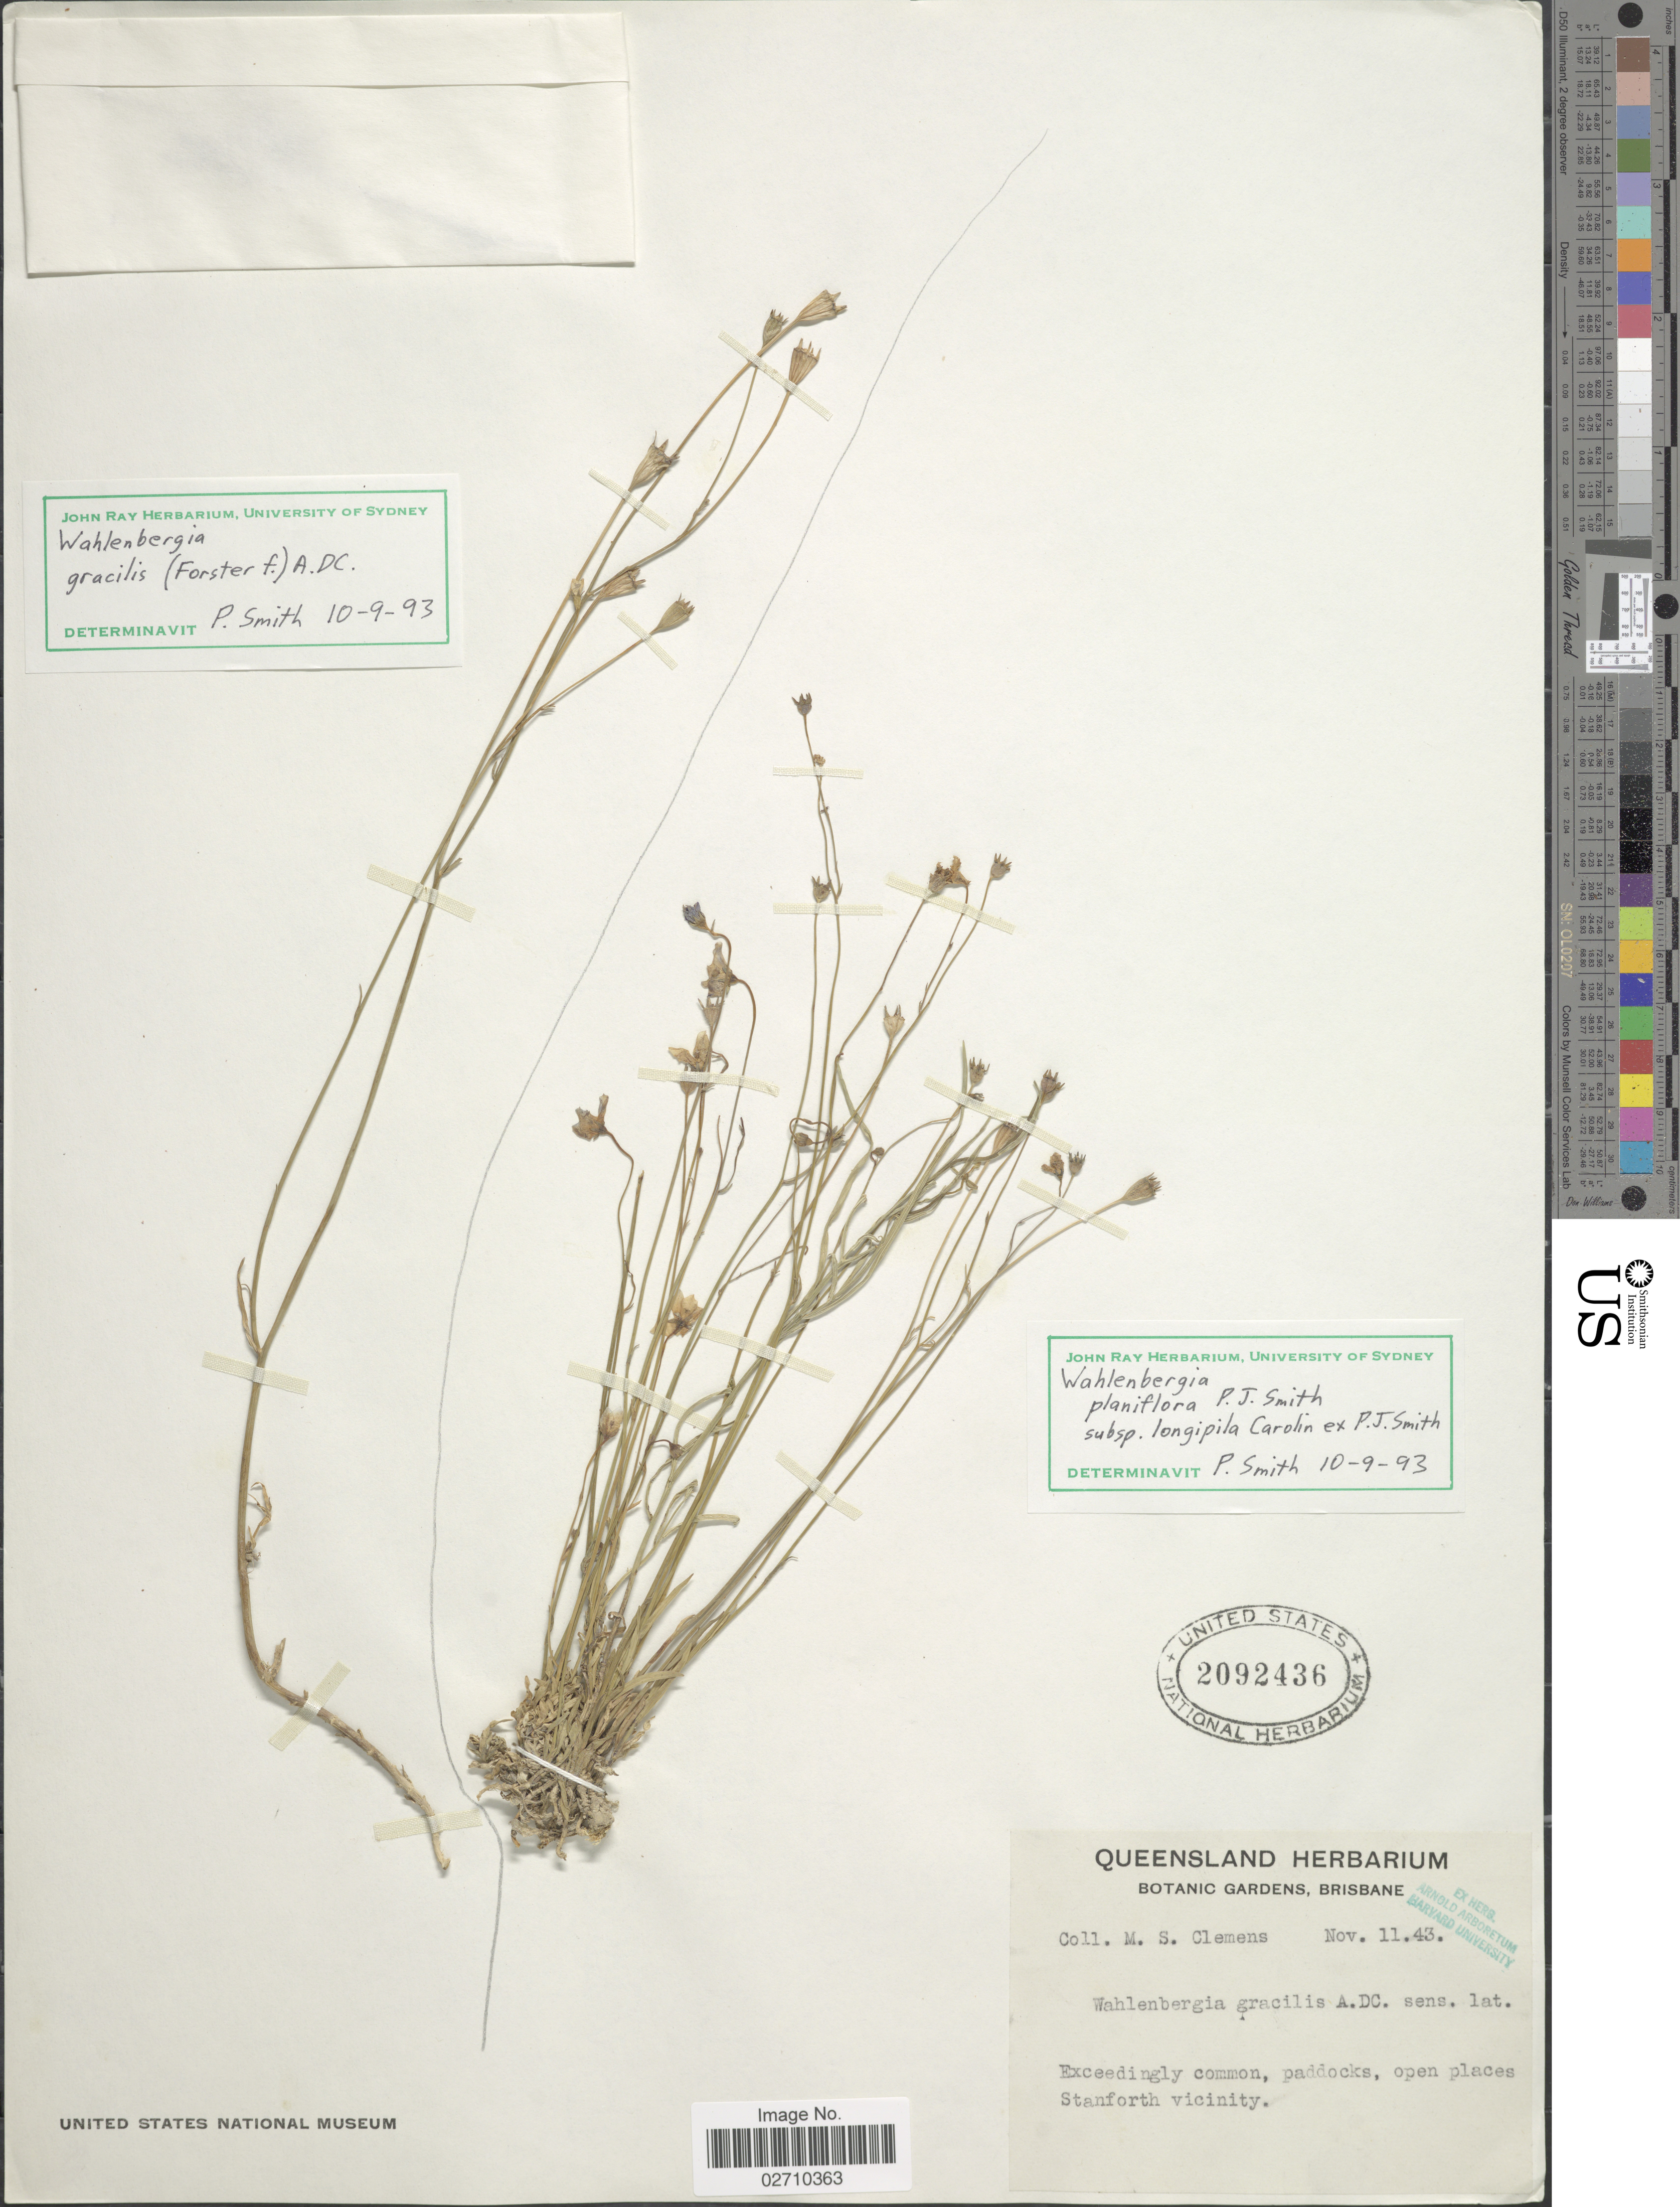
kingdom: Plantae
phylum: Tracheophyta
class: Magnoliopsida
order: Asterales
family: Campanulaceae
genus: Wahlenbergia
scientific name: Wahlenbergia planiflora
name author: P.J. Sm.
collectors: M. S. Clemens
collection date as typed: Transcribed d/m/y: 11/11/43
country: Australia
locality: Stanforth vicinity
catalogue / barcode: US 2092436